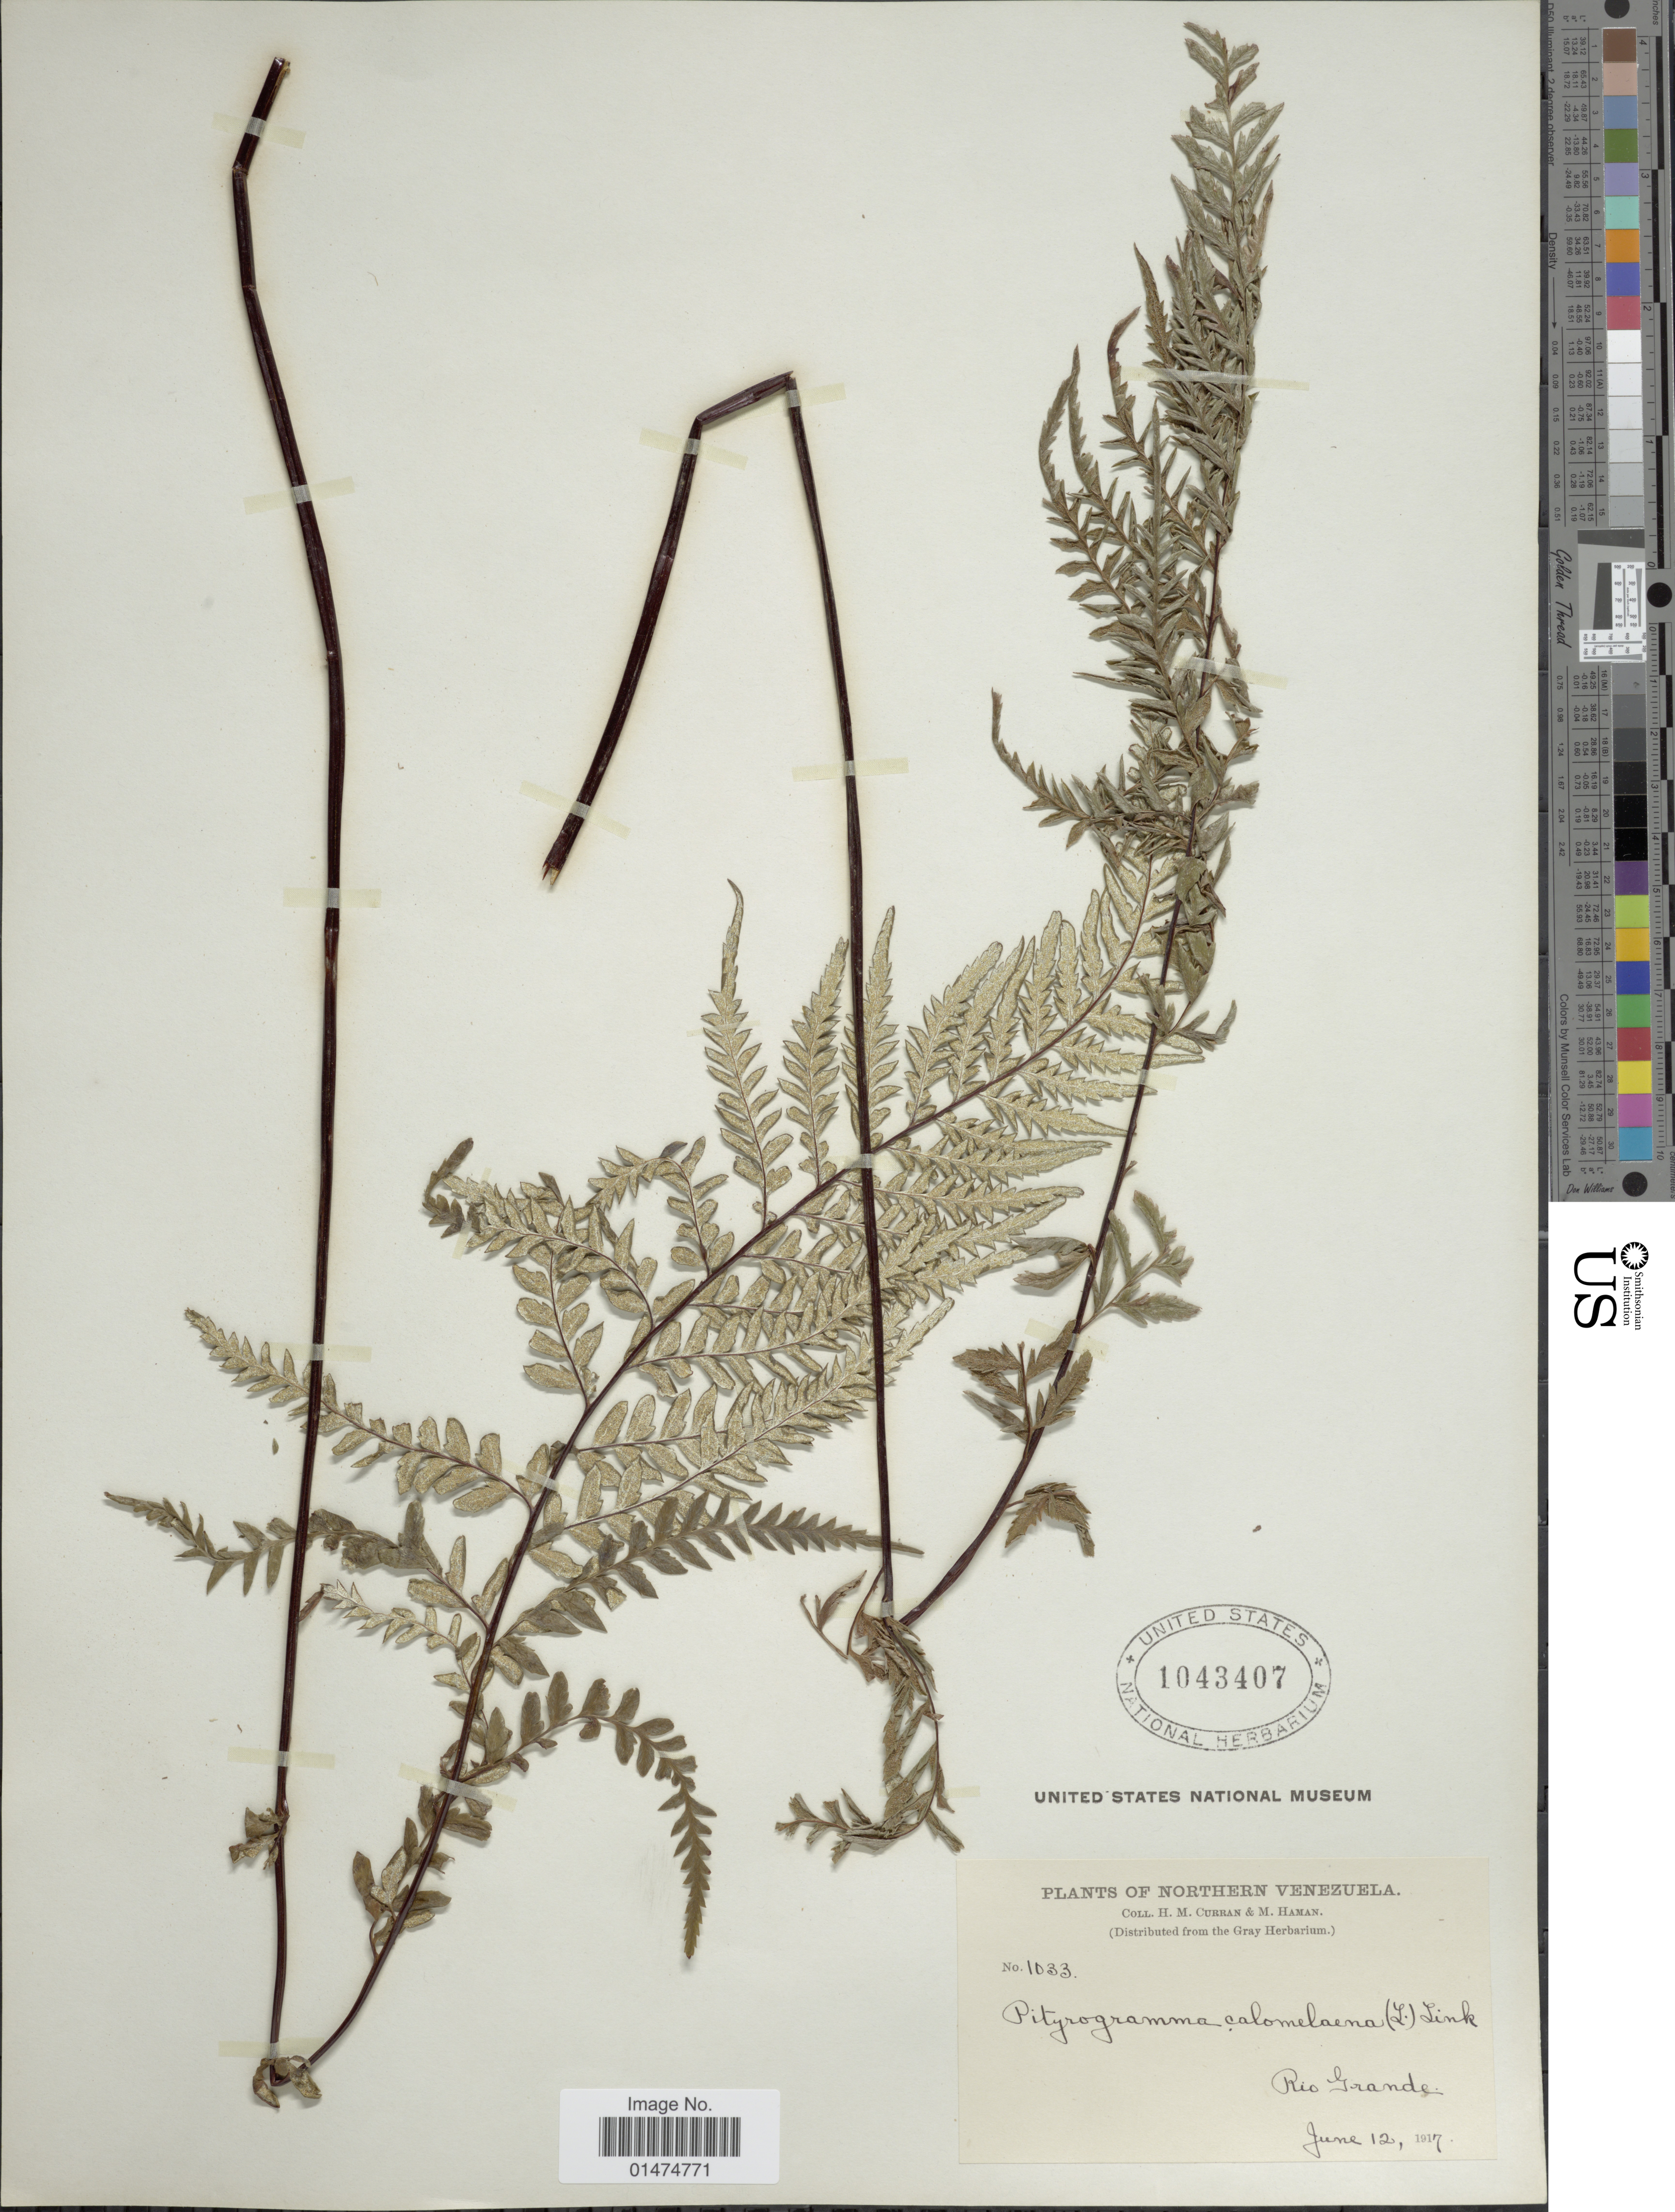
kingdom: Plantae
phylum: Tracheophyta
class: Polypodiopsida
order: Polypodiales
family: Pteridaceae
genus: Pityrogramma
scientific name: Pityrogramma calomelanos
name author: (L.) Link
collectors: H. M. Curran & M. Haman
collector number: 1033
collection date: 1917-06-12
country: Venezuela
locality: Northern Venezuela, Rio Grande.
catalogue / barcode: US 1043407